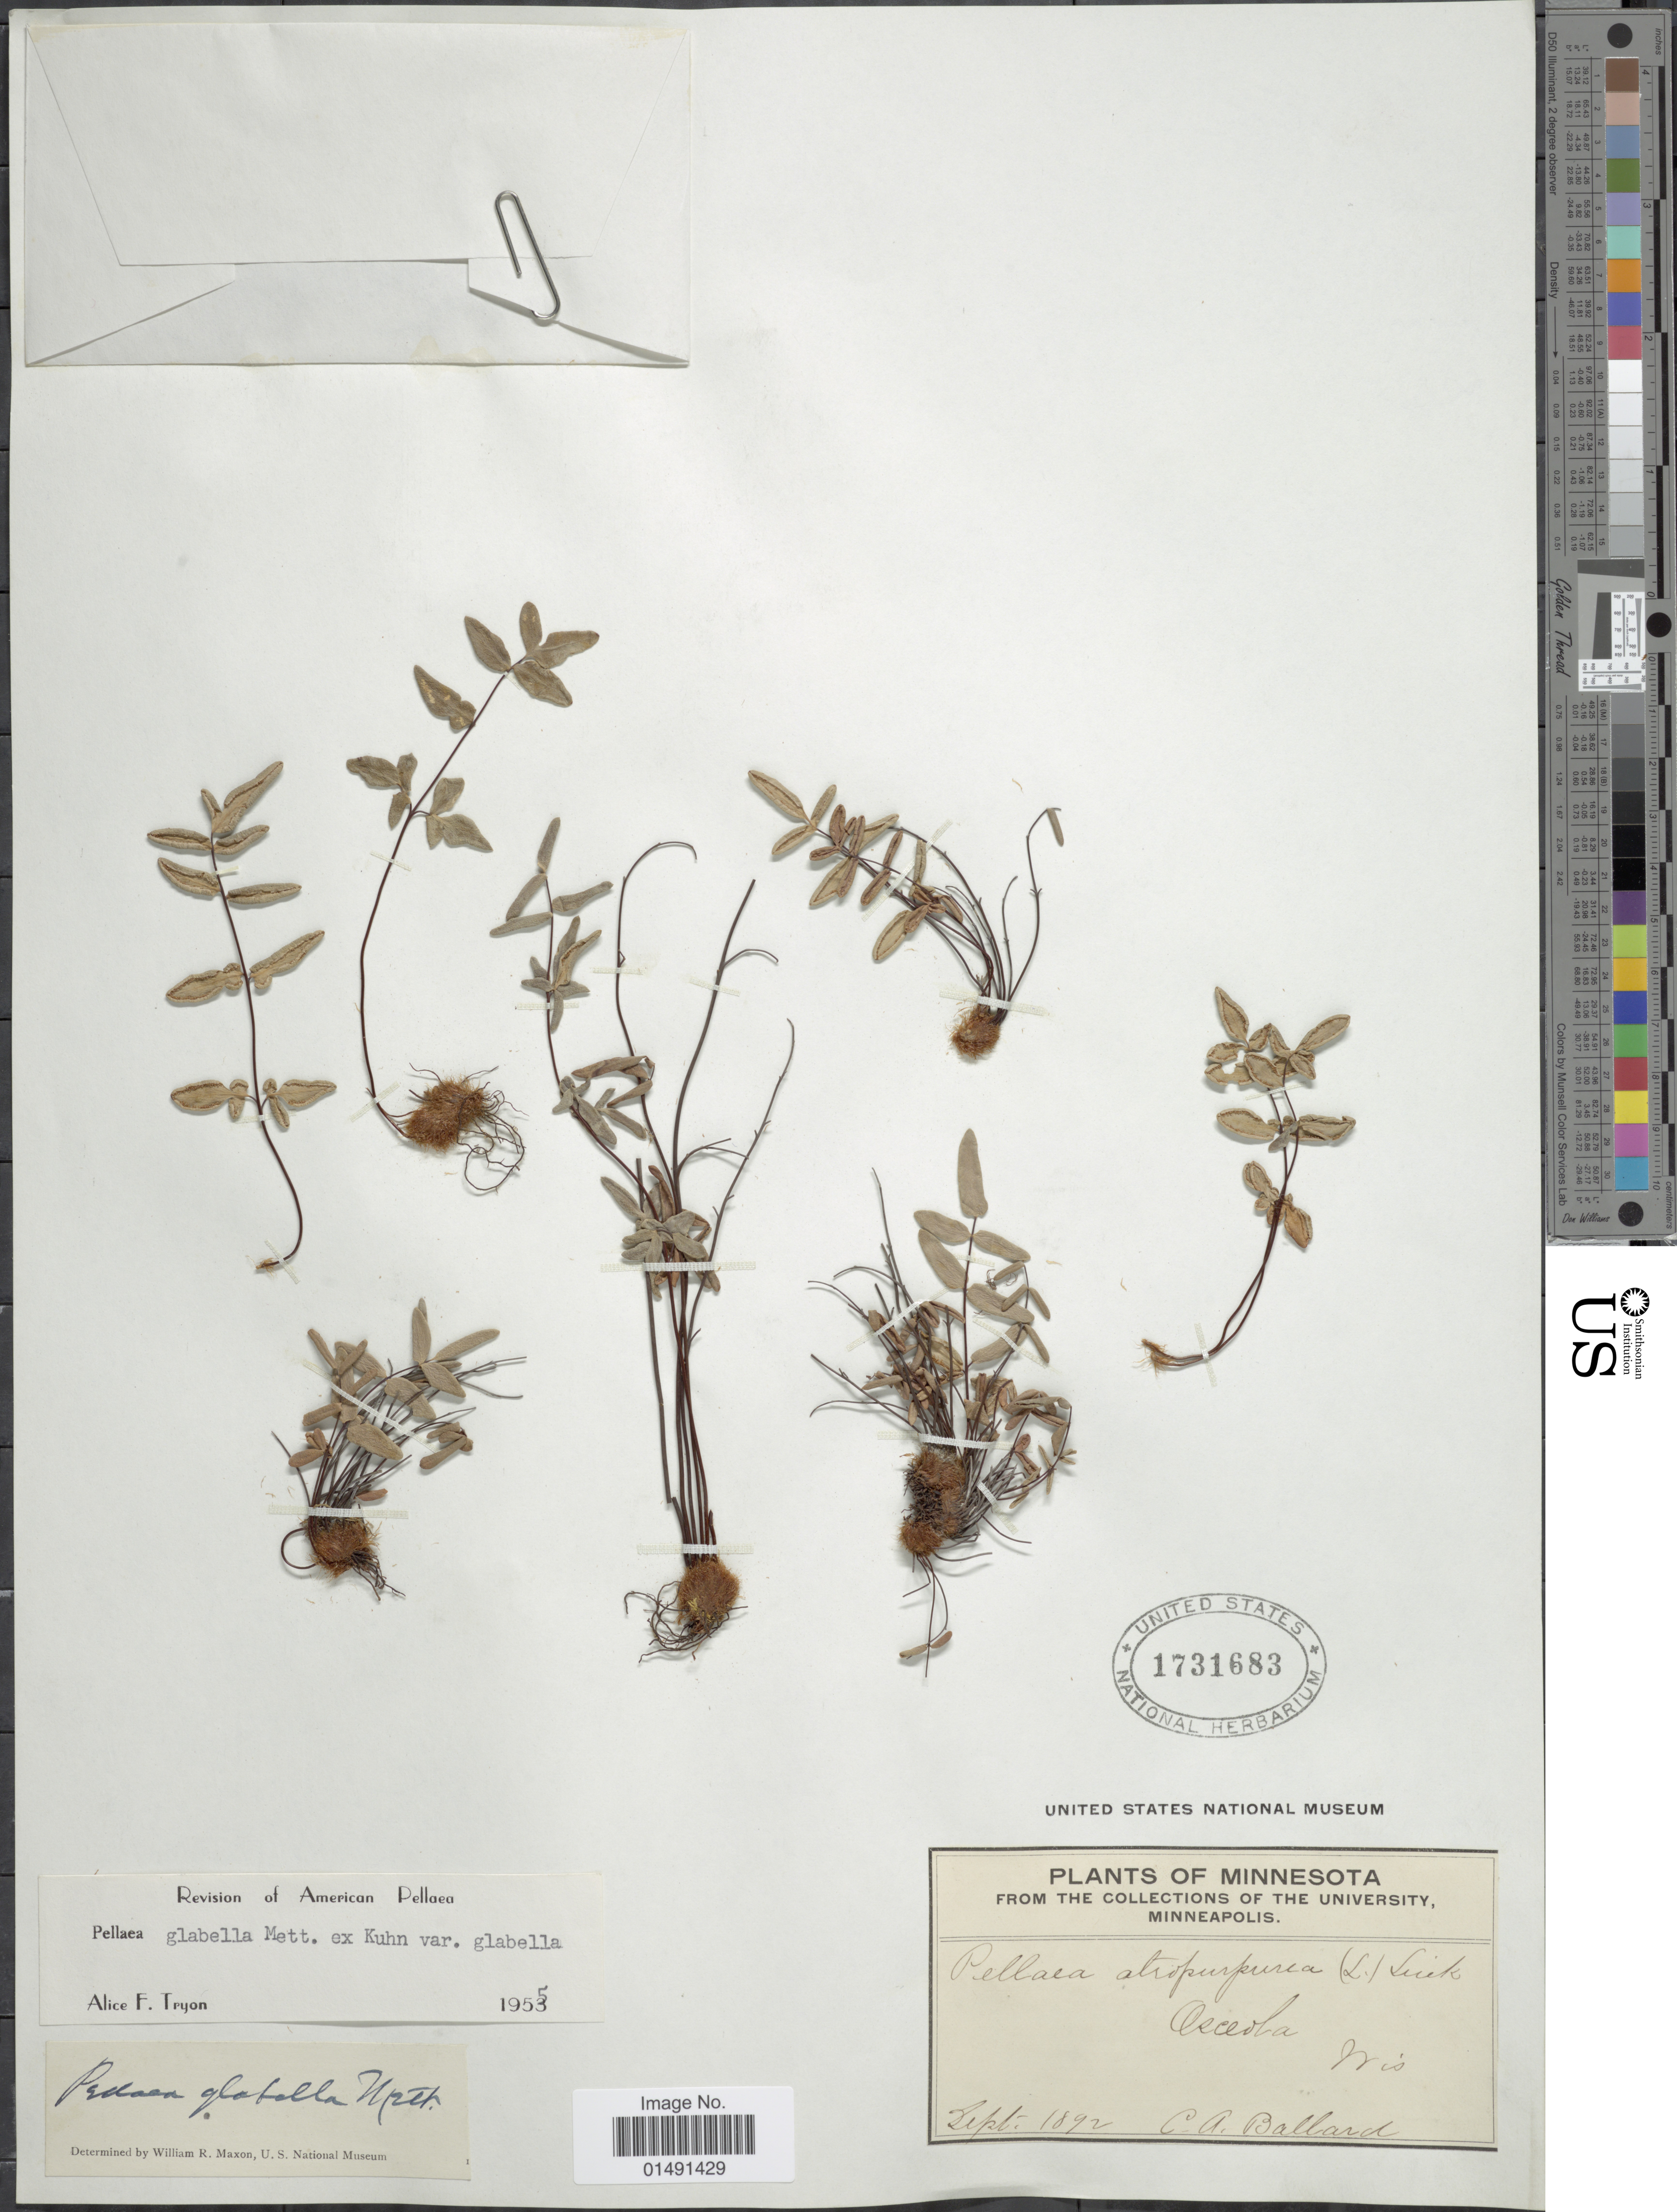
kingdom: Plantae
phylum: Tracheophyta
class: Polypodiopsida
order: Polypodiales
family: Pteridaceae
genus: Pellaea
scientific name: Pellaea glabella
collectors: C. A. Ballard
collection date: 1892-09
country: United States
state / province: Wisconsin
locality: Osceola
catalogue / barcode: US 1731683